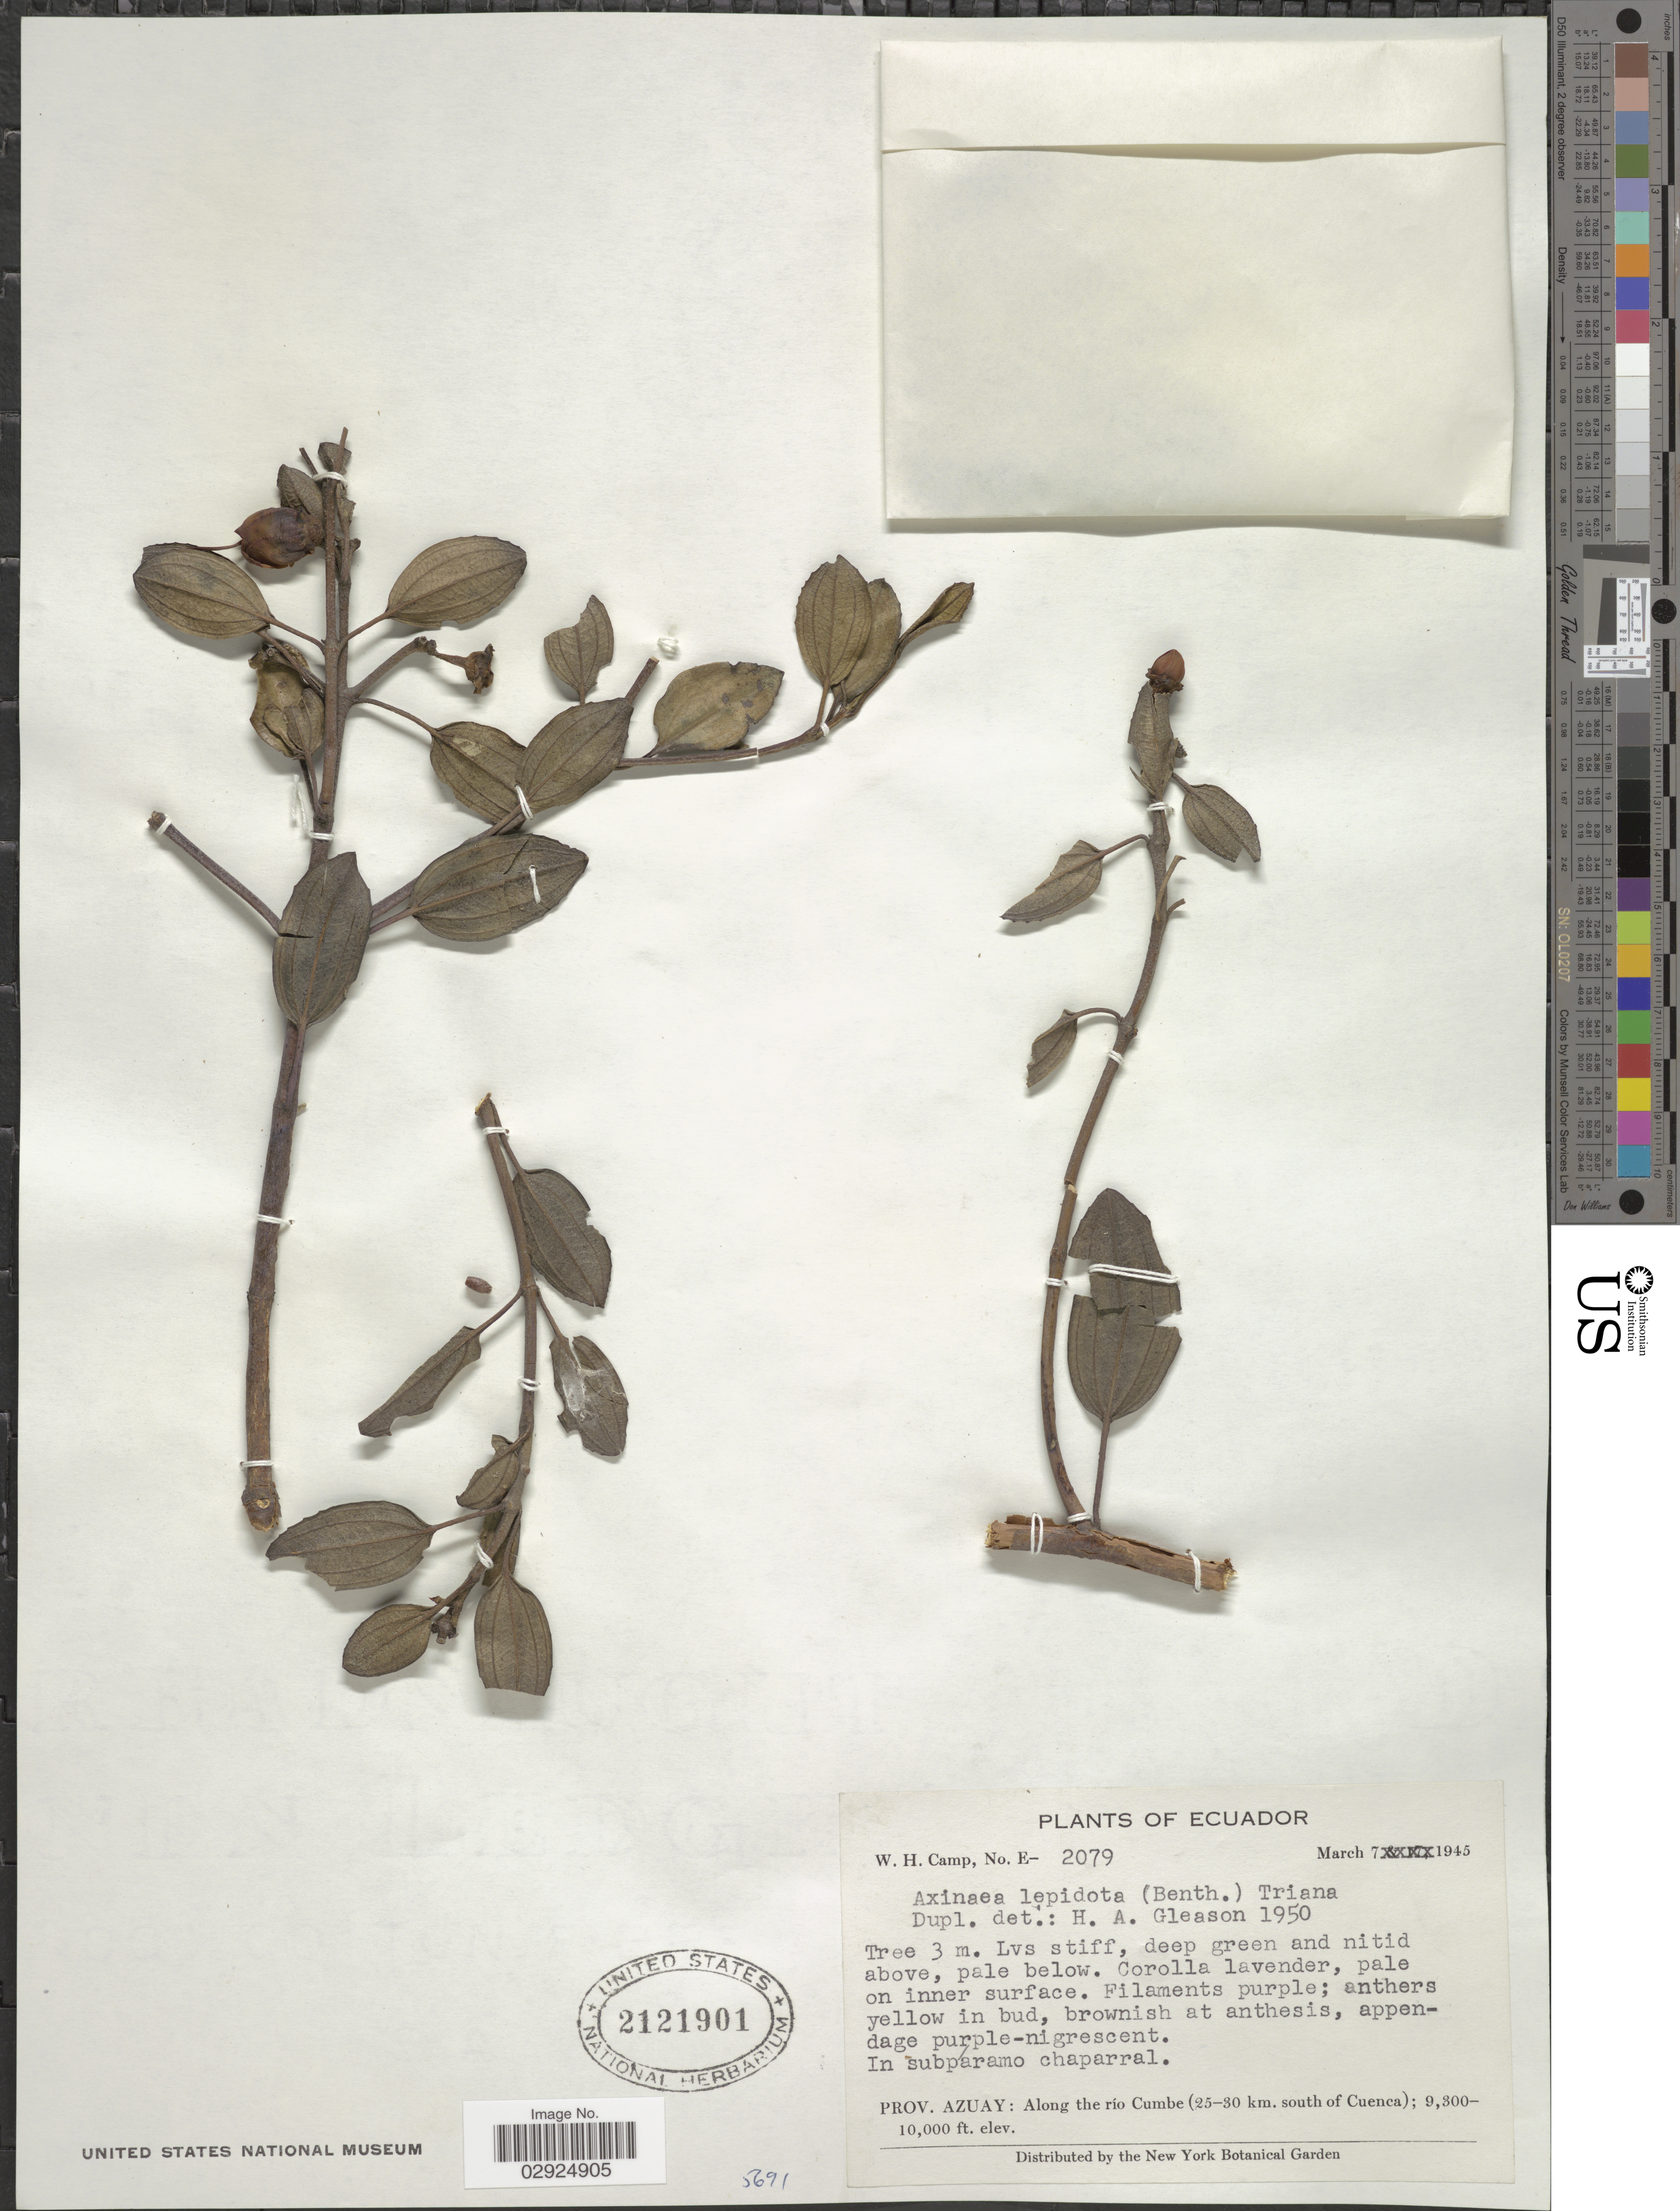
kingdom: Plantae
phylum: Tracheophyta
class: Magnoliopsida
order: Myrtales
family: Melastomataceae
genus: Axinaea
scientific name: Axinaea merianiae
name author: (DC.) Triana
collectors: W. H. Camp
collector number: E-2079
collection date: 1945-03-07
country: Ecuador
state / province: Azuay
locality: Prov.: Azuay: Along the río Cumbe (25-30 km. south of Cuenca).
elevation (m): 2835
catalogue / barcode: US 2121901